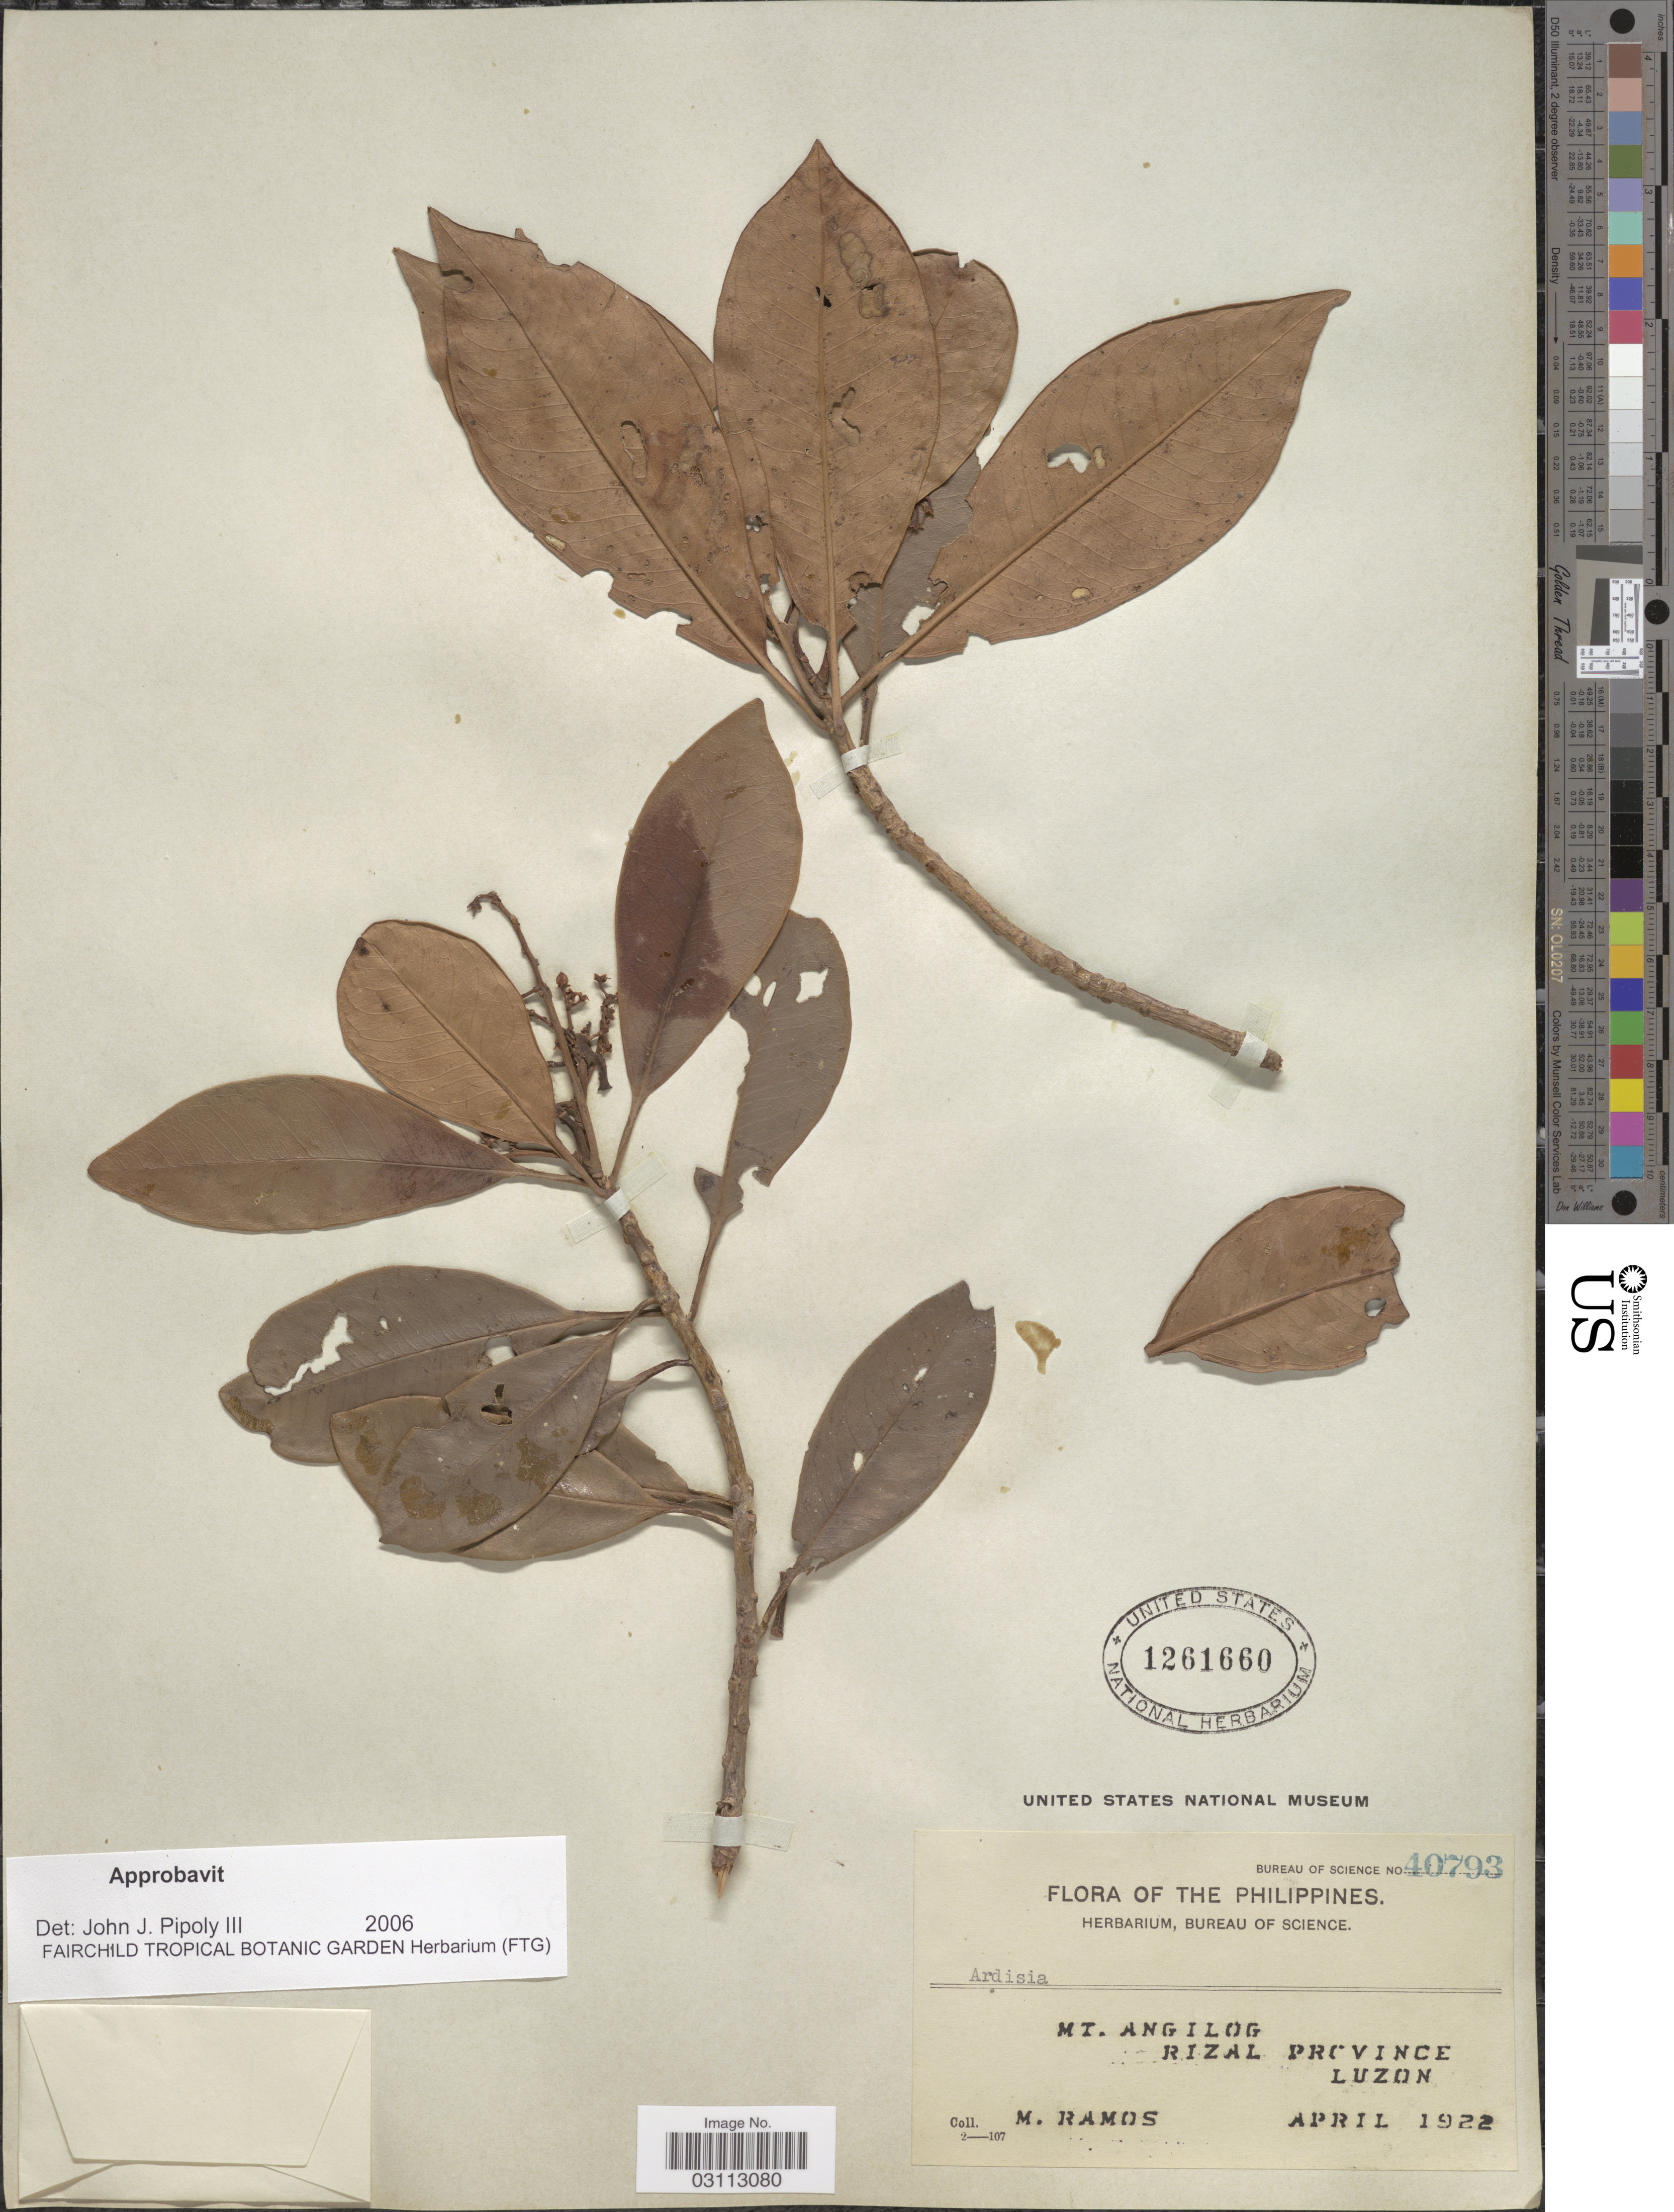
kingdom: Plantae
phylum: Tracheophyta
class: Magnoliopsida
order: Ericales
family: Primulaceae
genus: Ardisia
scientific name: Ardisia sp.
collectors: M. Ramos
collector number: Bureau of Science 40793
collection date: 1922-04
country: Philippines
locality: Mt. Angilog. Rizal Province. Luzon.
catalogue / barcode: US 1261660